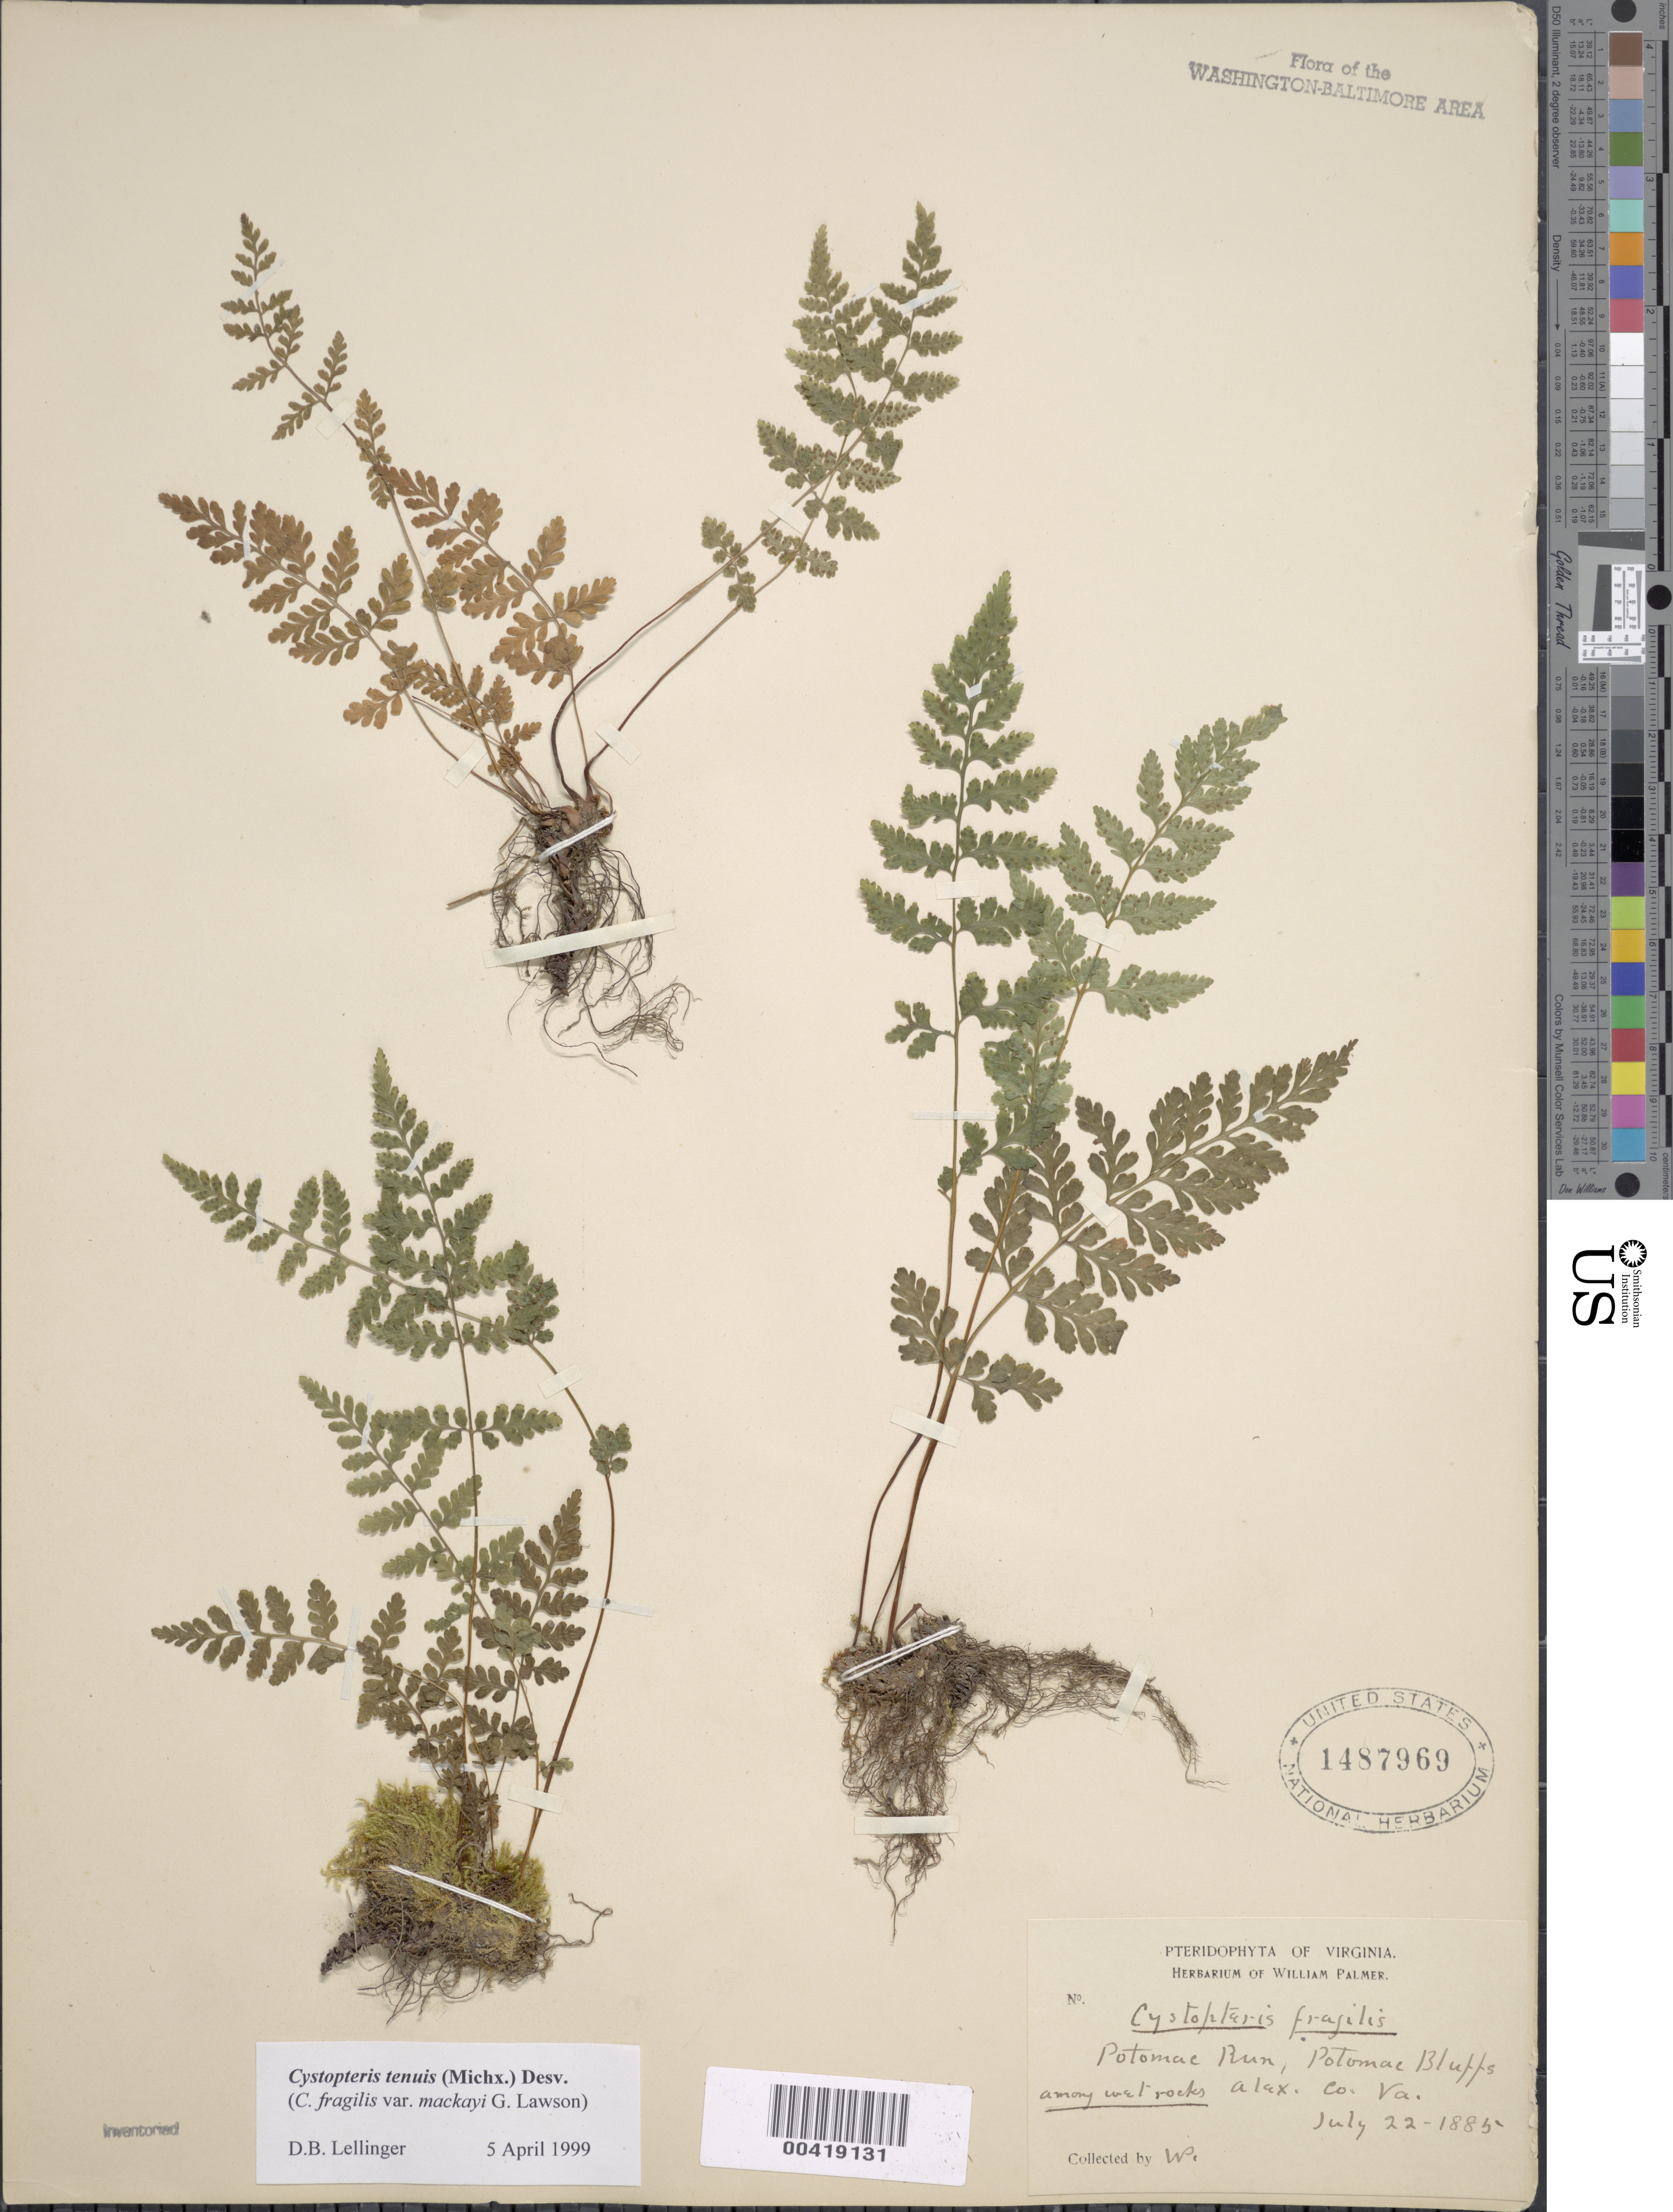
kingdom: Plantae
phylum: Tracheophyta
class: Polypodiopsida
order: Polypodiales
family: Cystopteridaceae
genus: Cystopteris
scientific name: Cystopteris tenuis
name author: (Michx.) Desv.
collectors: W. Palmer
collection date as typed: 22 Jul 1885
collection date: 1885-07-22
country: United States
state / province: Virginia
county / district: Fairfax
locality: Potomac Run, Potomac Bluffs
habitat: Among wet rocks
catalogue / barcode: US 1487969